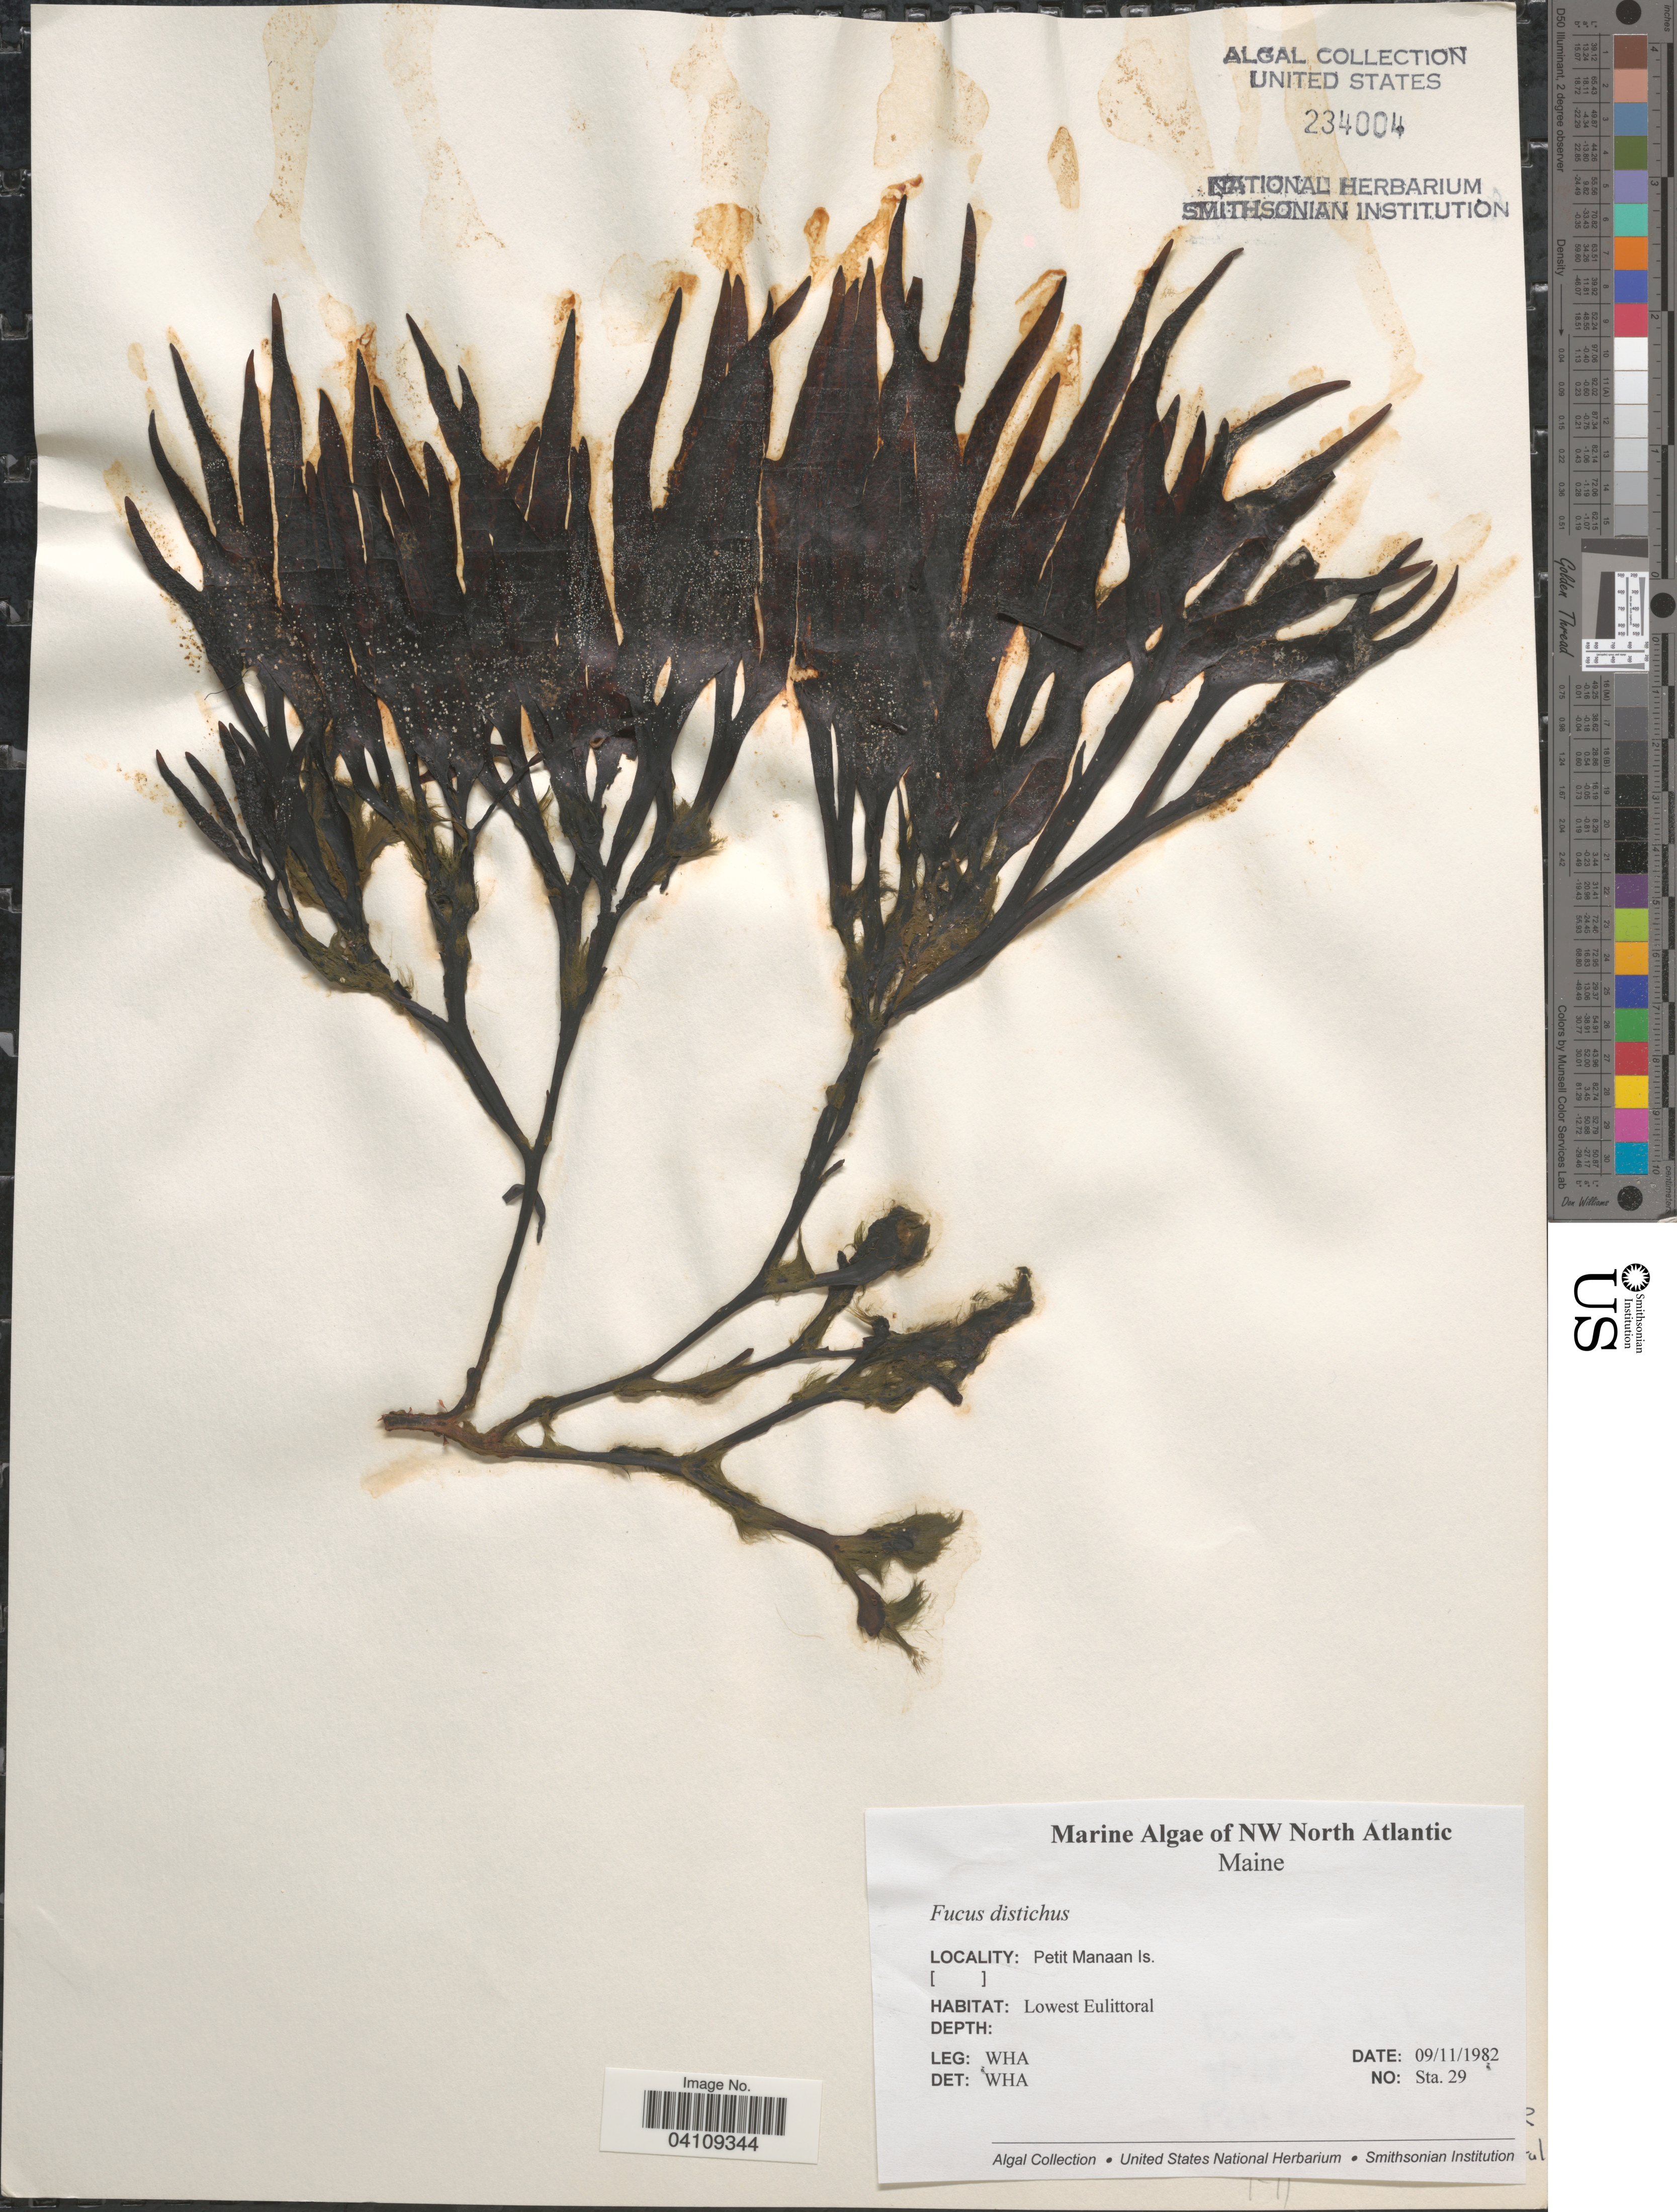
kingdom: Chromista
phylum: Ochrophyta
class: Phaeophyceae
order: Fucales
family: Fucaceae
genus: Fucus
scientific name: Fucus distichus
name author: L.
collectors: W. H. Adey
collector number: Sta. 29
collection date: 1982-09-11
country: United States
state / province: Maine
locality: NW North Atlantic. Petit Manaan Is.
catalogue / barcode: US 234004